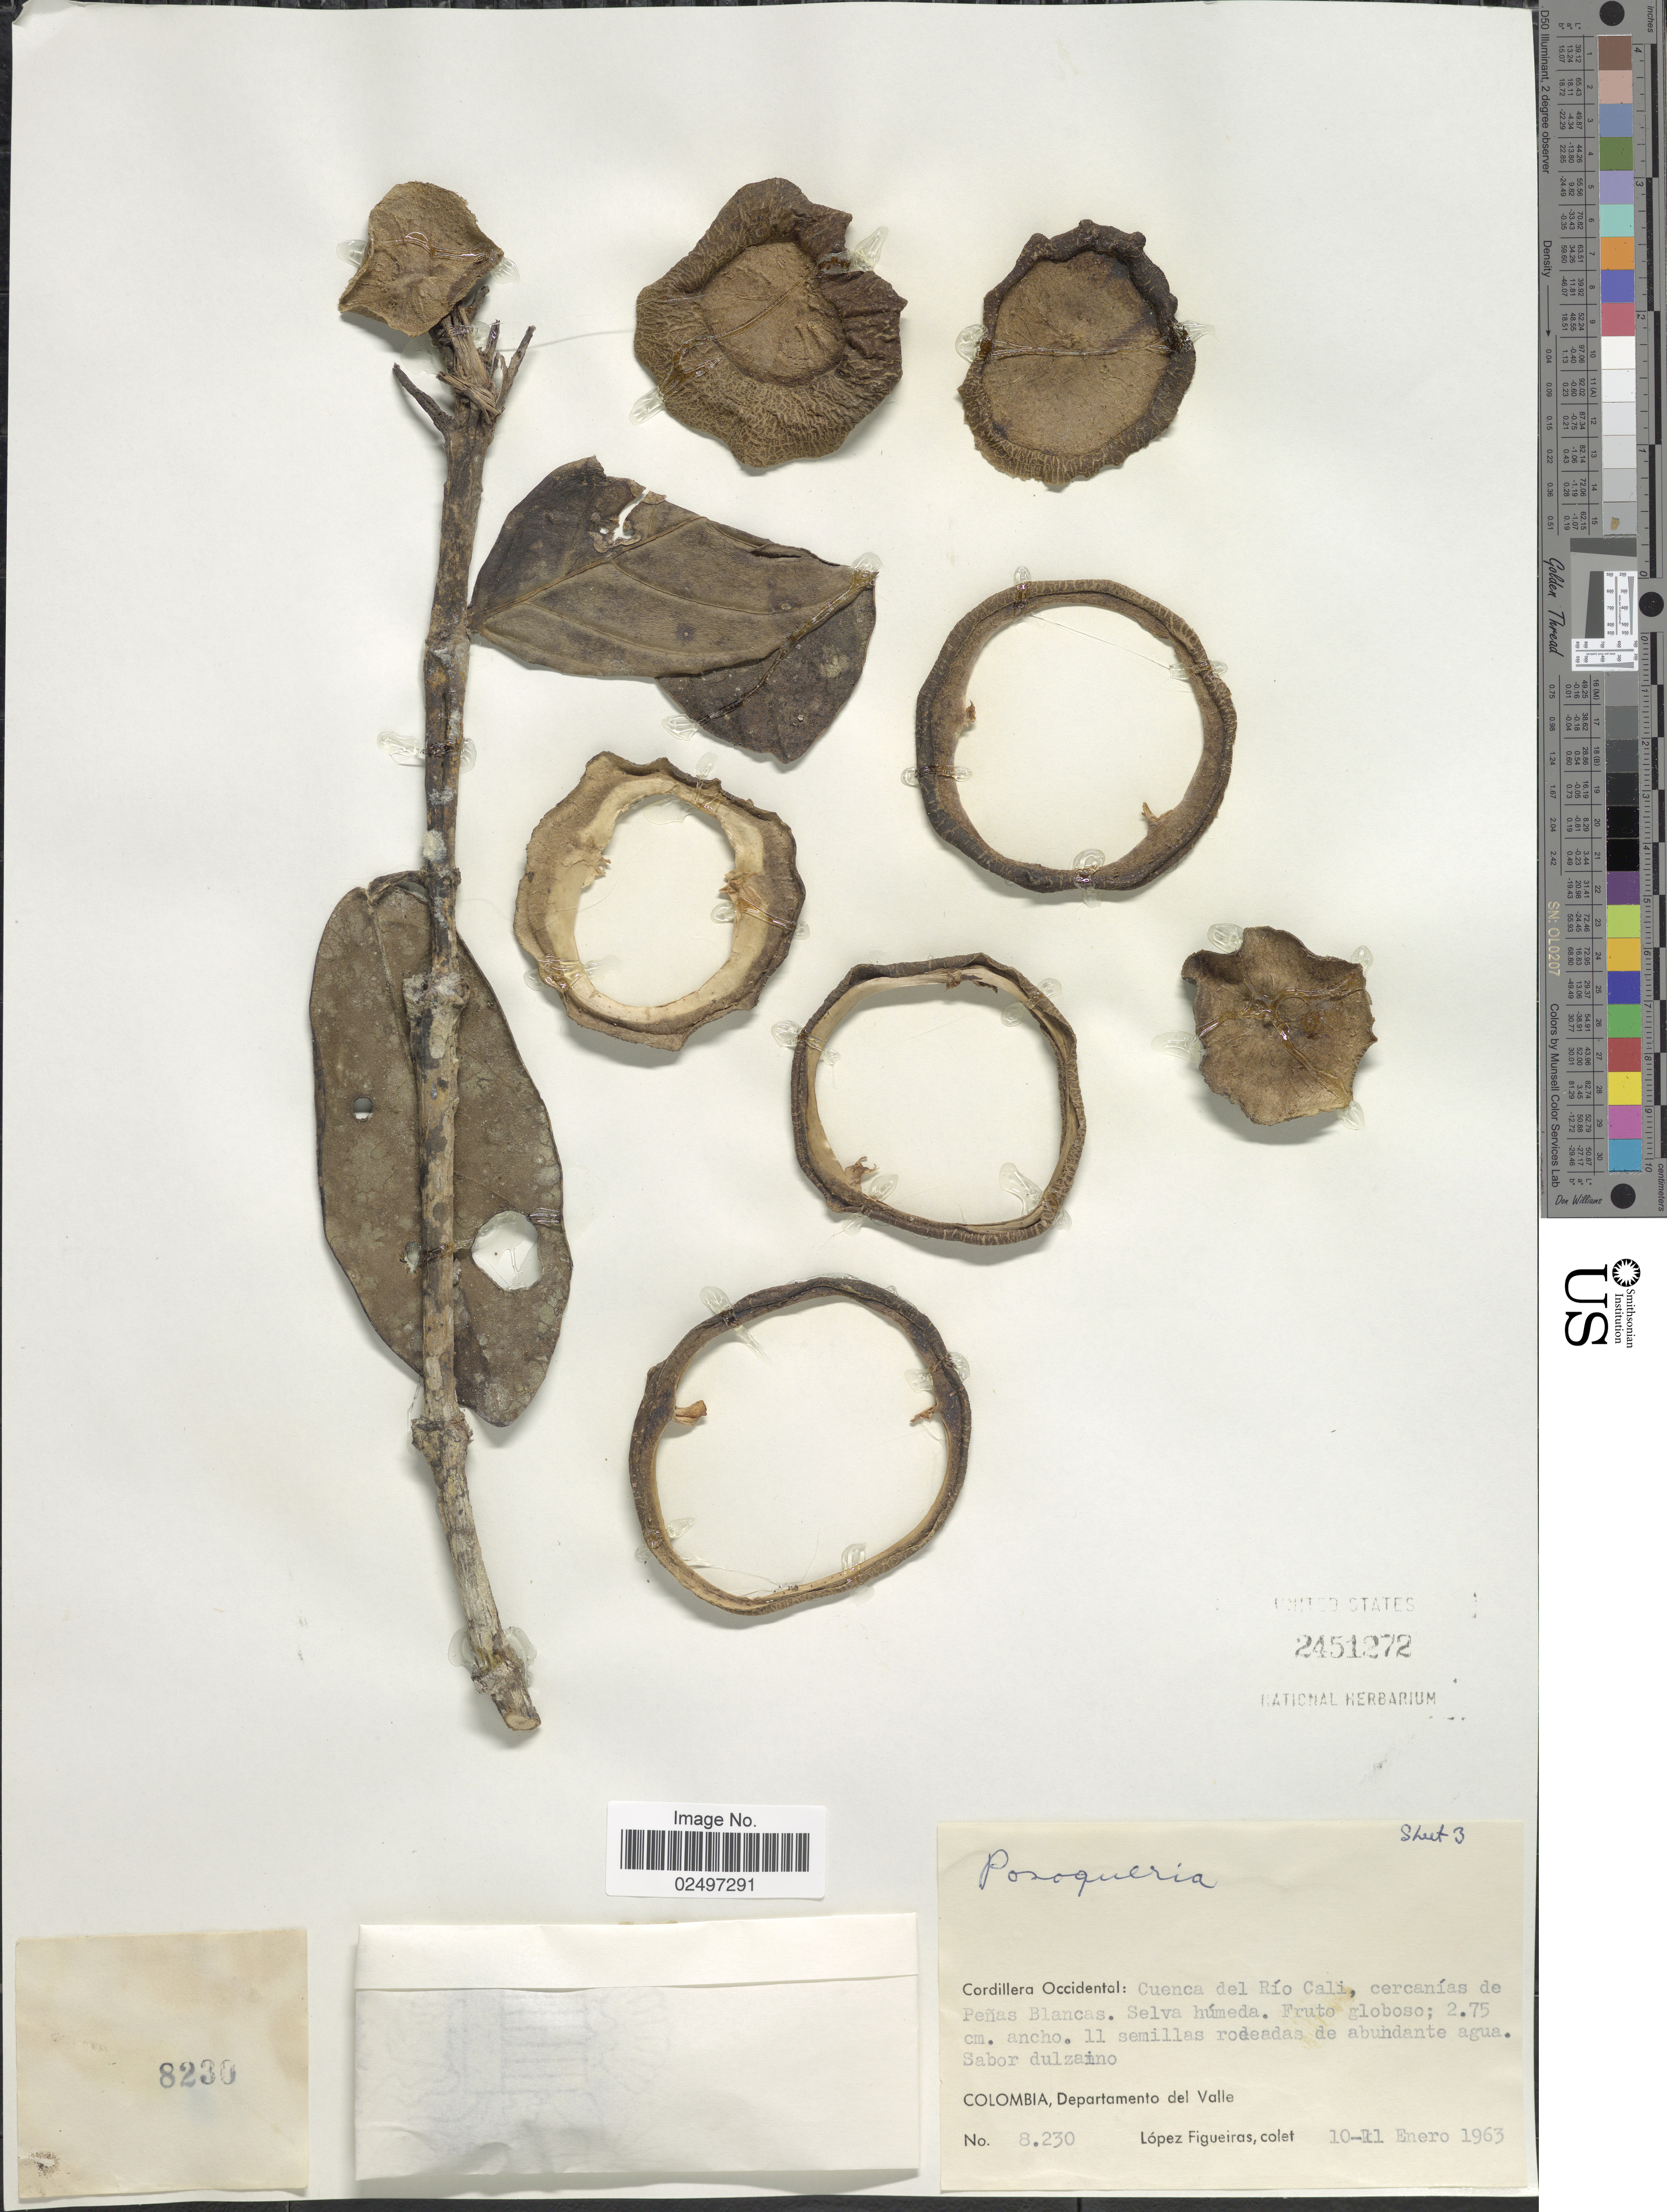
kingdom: Plantae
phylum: Tracheophyta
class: Magnoliopsida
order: Gentianales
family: Rubiaceae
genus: Posoqueria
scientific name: Posoqueria sp.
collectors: M. López Figueiras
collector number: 8230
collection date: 1963-01-10/1963-01-11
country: Colombia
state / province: Valle del Cauca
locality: Cordillera Occidental: Cuenca del Rio Cali, cercanias de Penas Blancas, Selva humed, Colombia, Departamento del Valle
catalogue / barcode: US 2451272